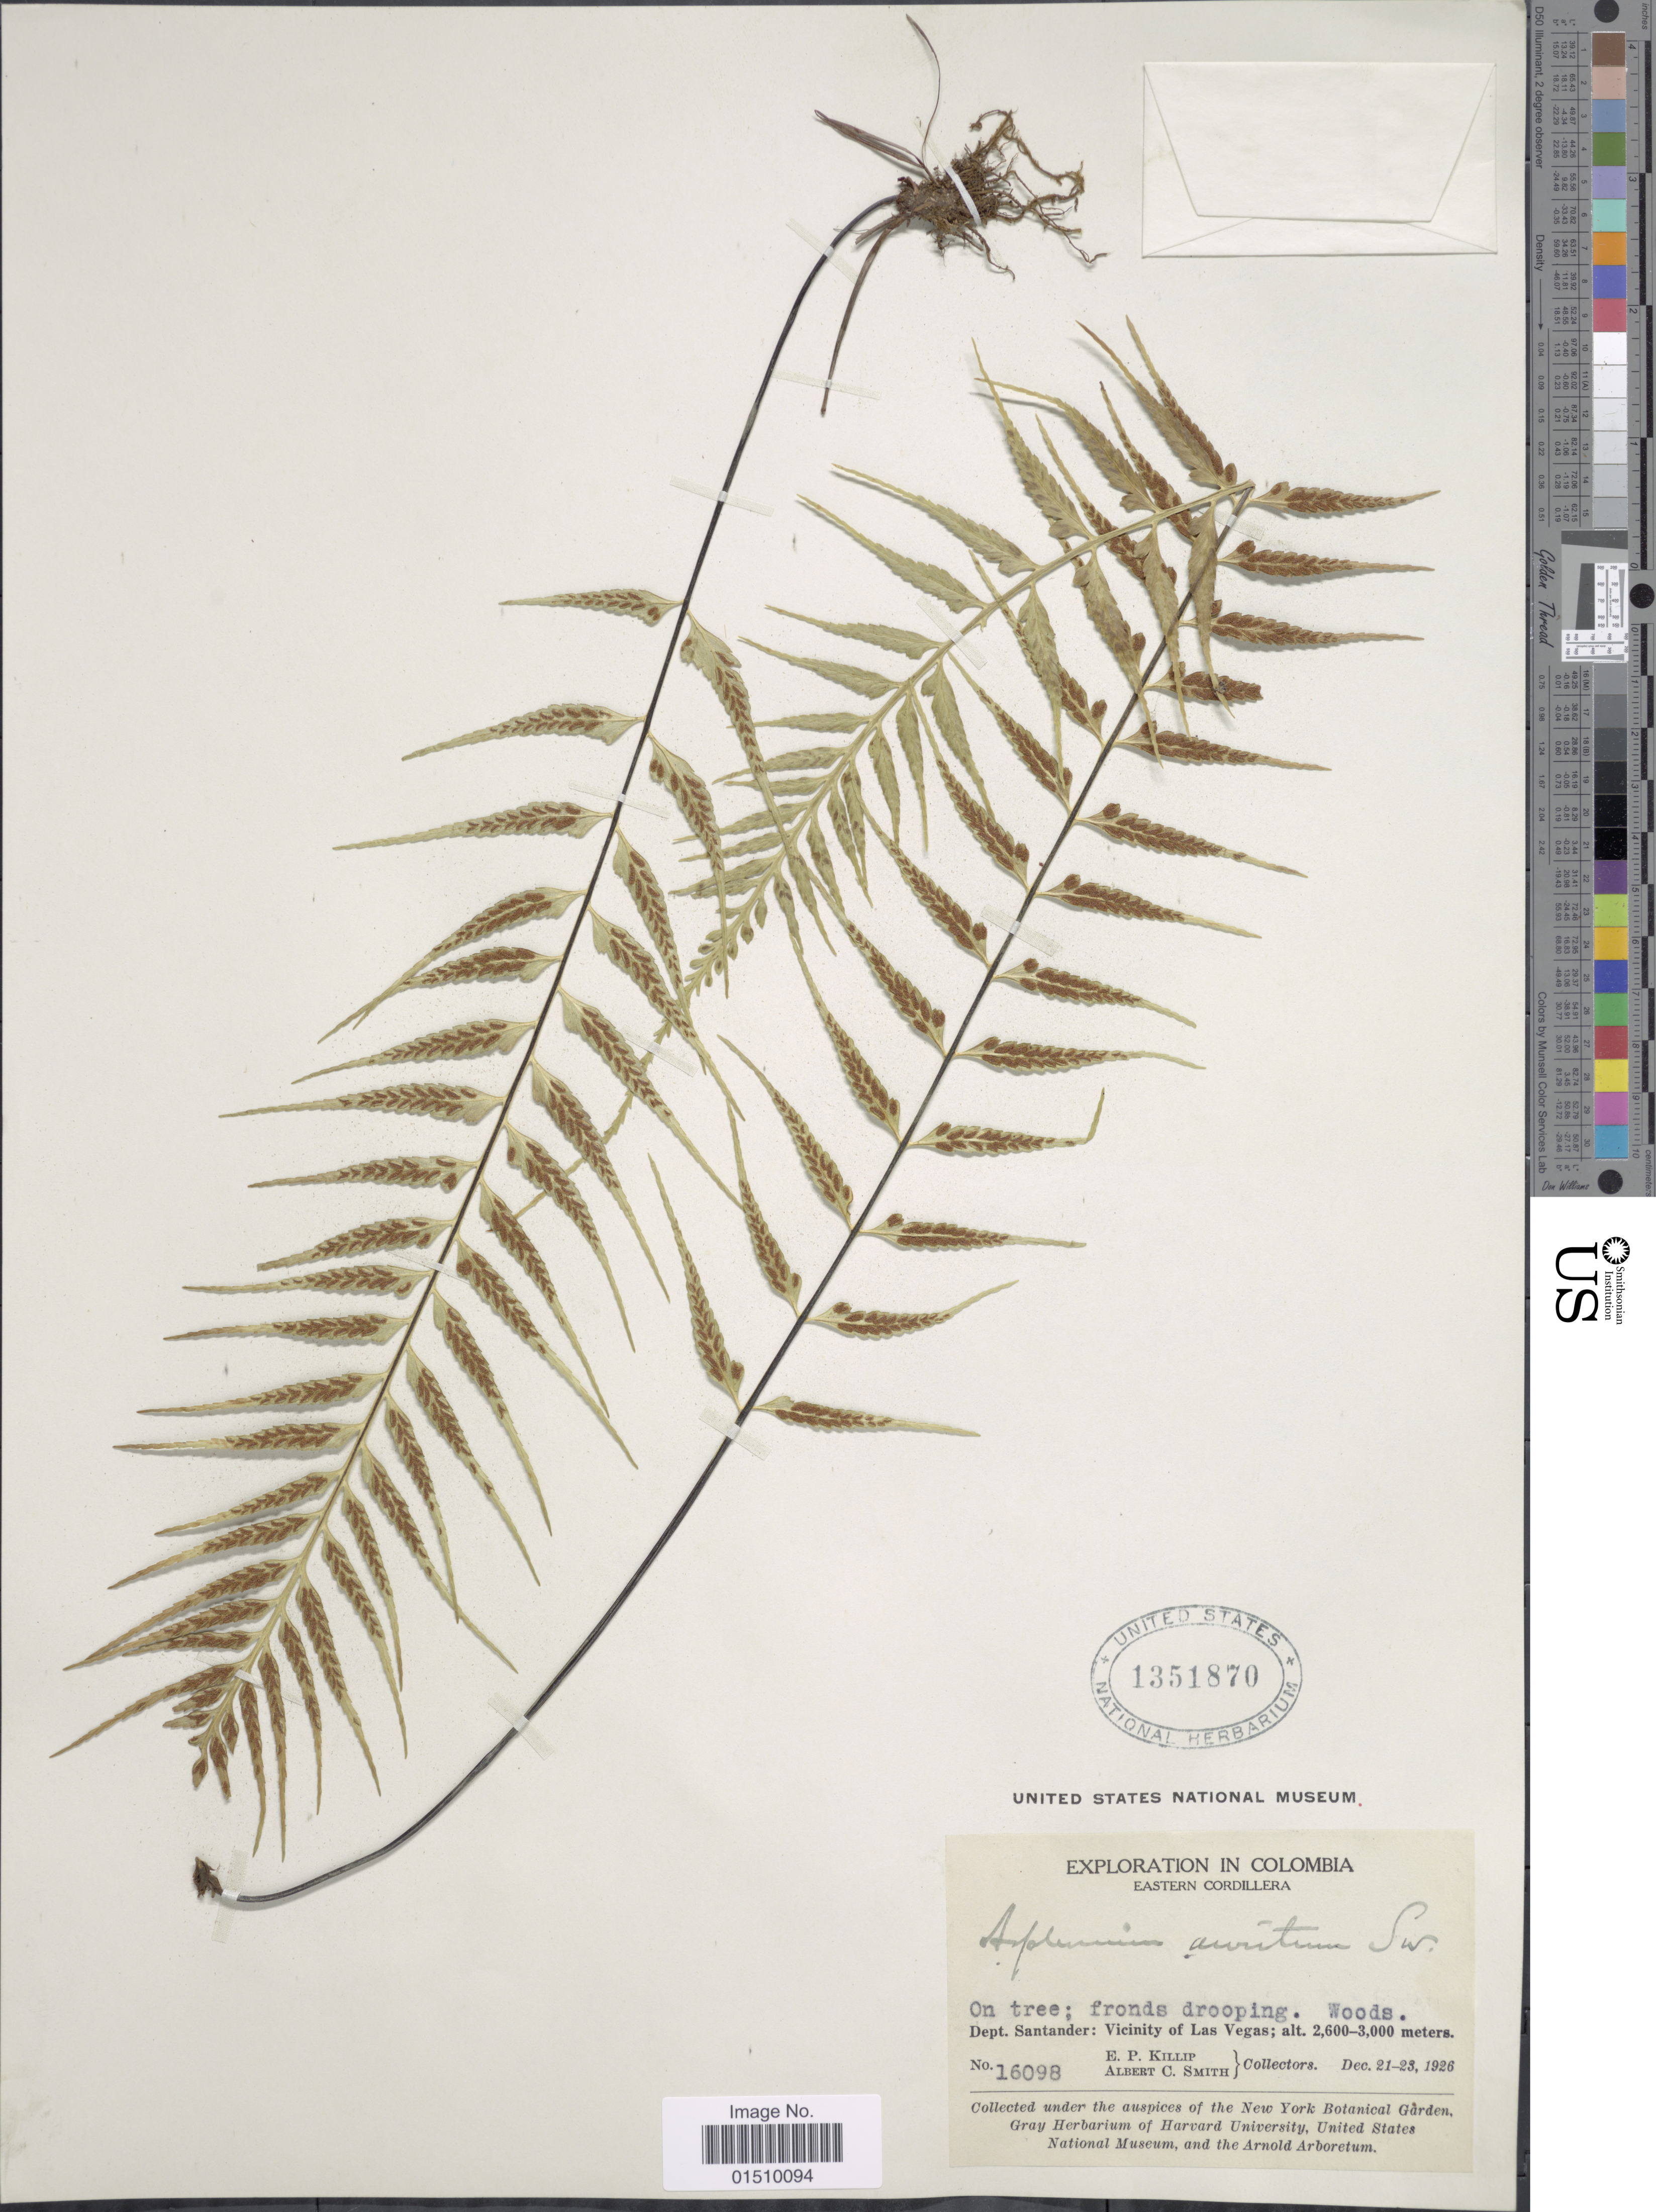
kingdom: Plantae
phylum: Tracheophyta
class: Polypodiopsida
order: Polypodiales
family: Aspleniaceae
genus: Asplenium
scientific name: Asplenium auritum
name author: Sw.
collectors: E. P. Killip & A. C. Smith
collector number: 16098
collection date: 1926-12-21/1926-12-23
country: Colombia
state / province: Santander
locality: Colombia, Eastern Cordillera, Dept. Santander: Vicinity of Las Vegas.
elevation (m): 2600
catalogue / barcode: US 1351870